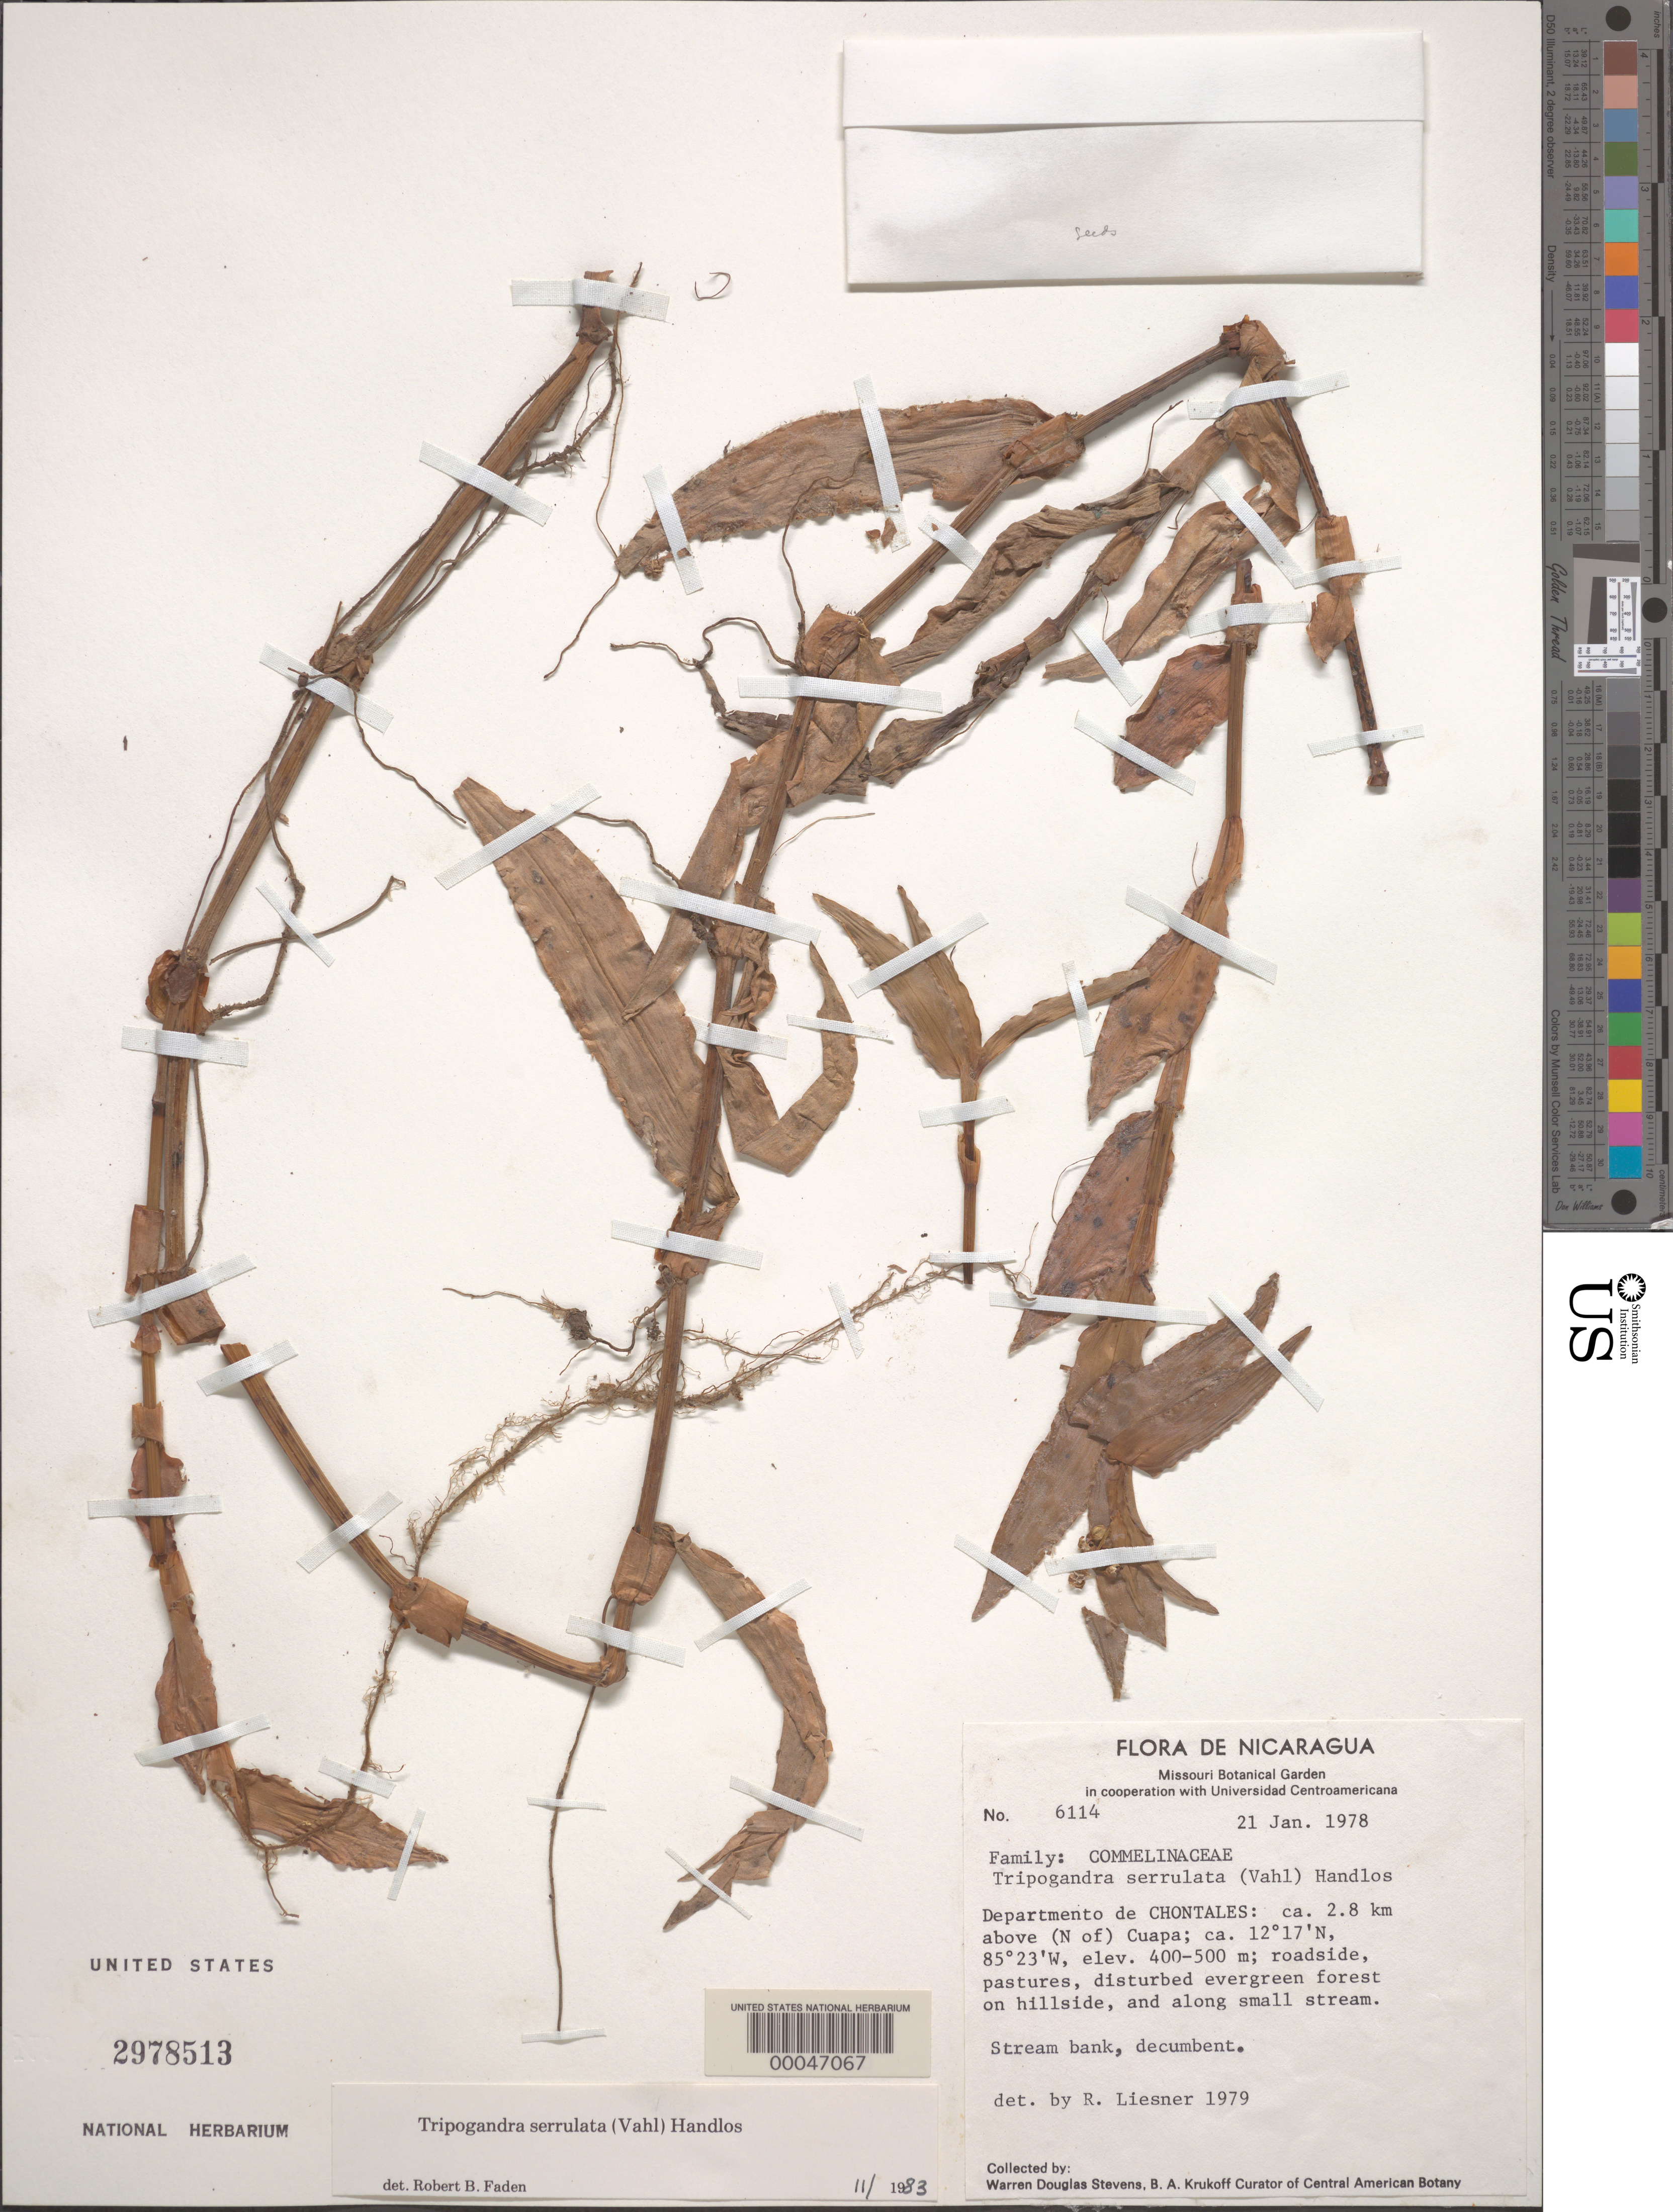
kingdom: Plantae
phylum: Tracheophyta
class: Liliopsida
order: Commelinales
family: Commelinaceae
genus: Tripogandra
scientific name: Tripogandra serrulata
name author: (Vahl) Handlos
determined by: Faden, Robert B., (US), Smithsonian Institution - National Museum of Natural History (UNITED STATES)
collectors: W. D. Stevens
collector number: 6114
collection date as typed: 21 Jan 1978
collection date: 1978-01-21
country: Nicaragua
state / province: Chontales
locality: N of cuapa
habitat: Streambank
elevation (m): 400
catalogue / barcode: US 2978513